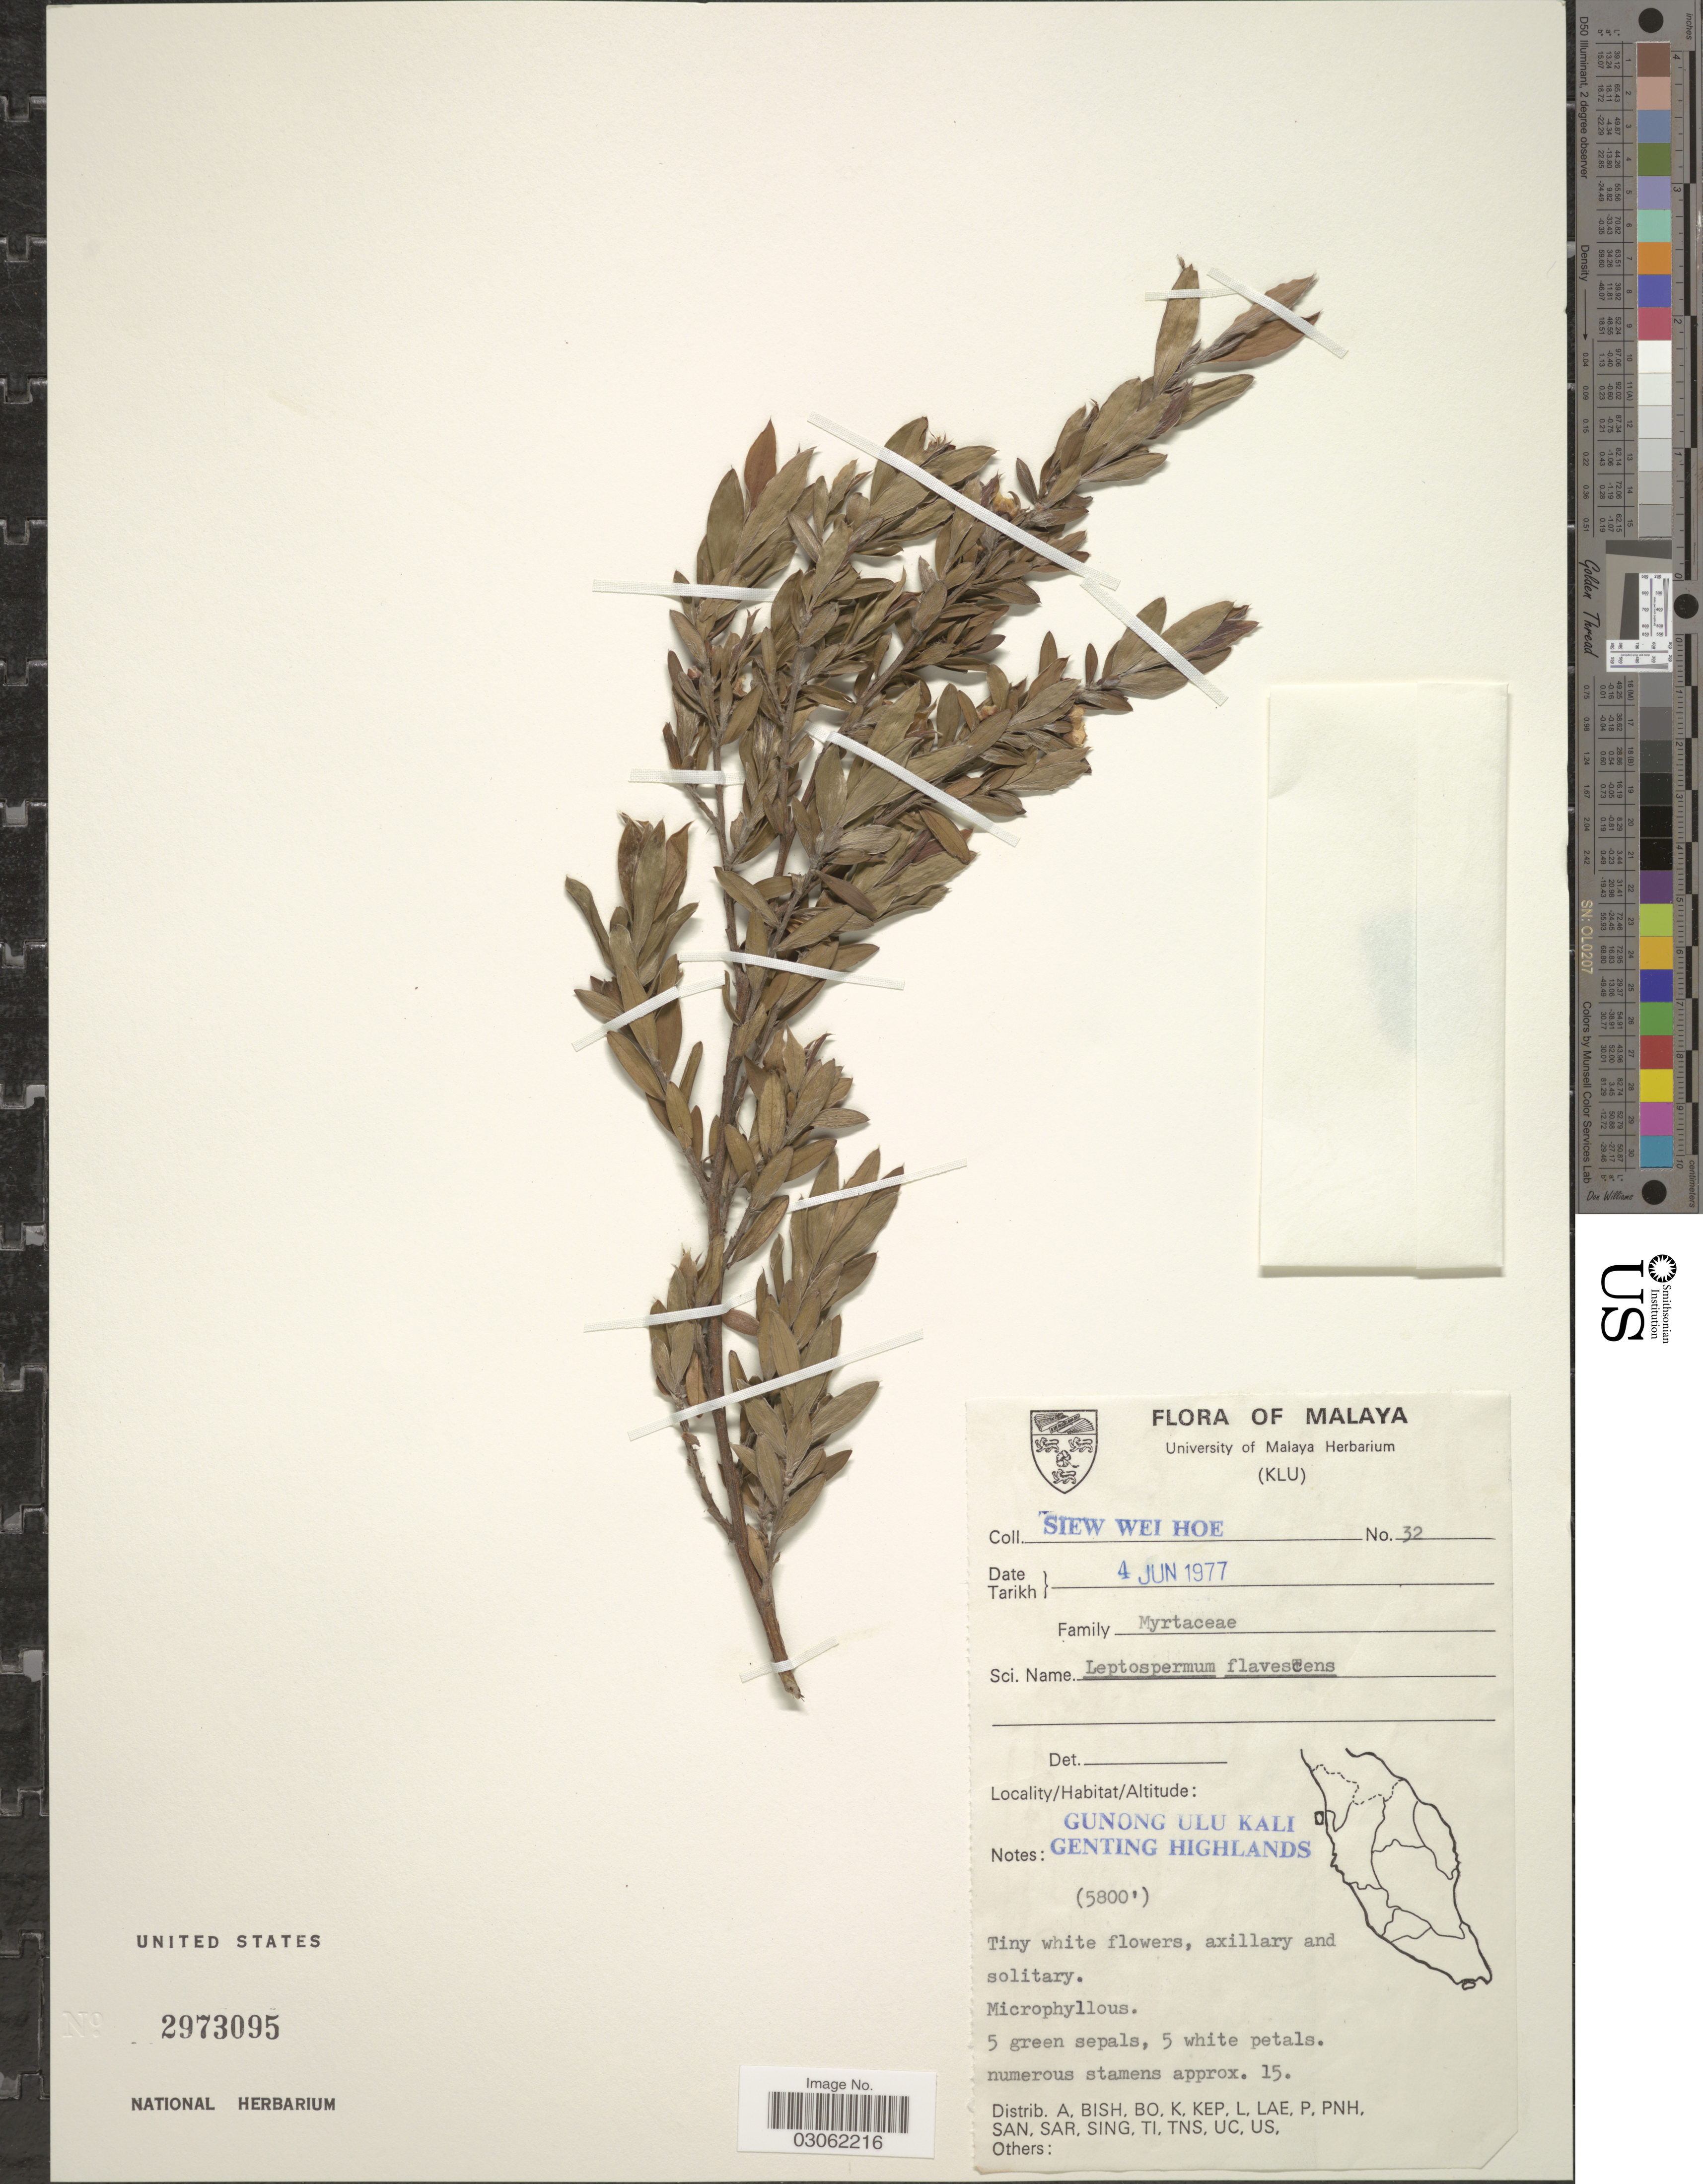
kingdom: Plantae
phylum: Tracheophyta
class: Magnoliopsida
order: Myrtales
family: Myrtaceae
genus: Leptospermum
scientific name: Leptospermum flavescens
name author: Sm.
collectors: W. H. Siew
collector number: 32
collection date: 1977-06-04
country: Malaysia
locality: Malaya. Gunong Ulu Kali. Genting Highlands.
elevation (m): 1768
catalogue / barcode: US 2973095